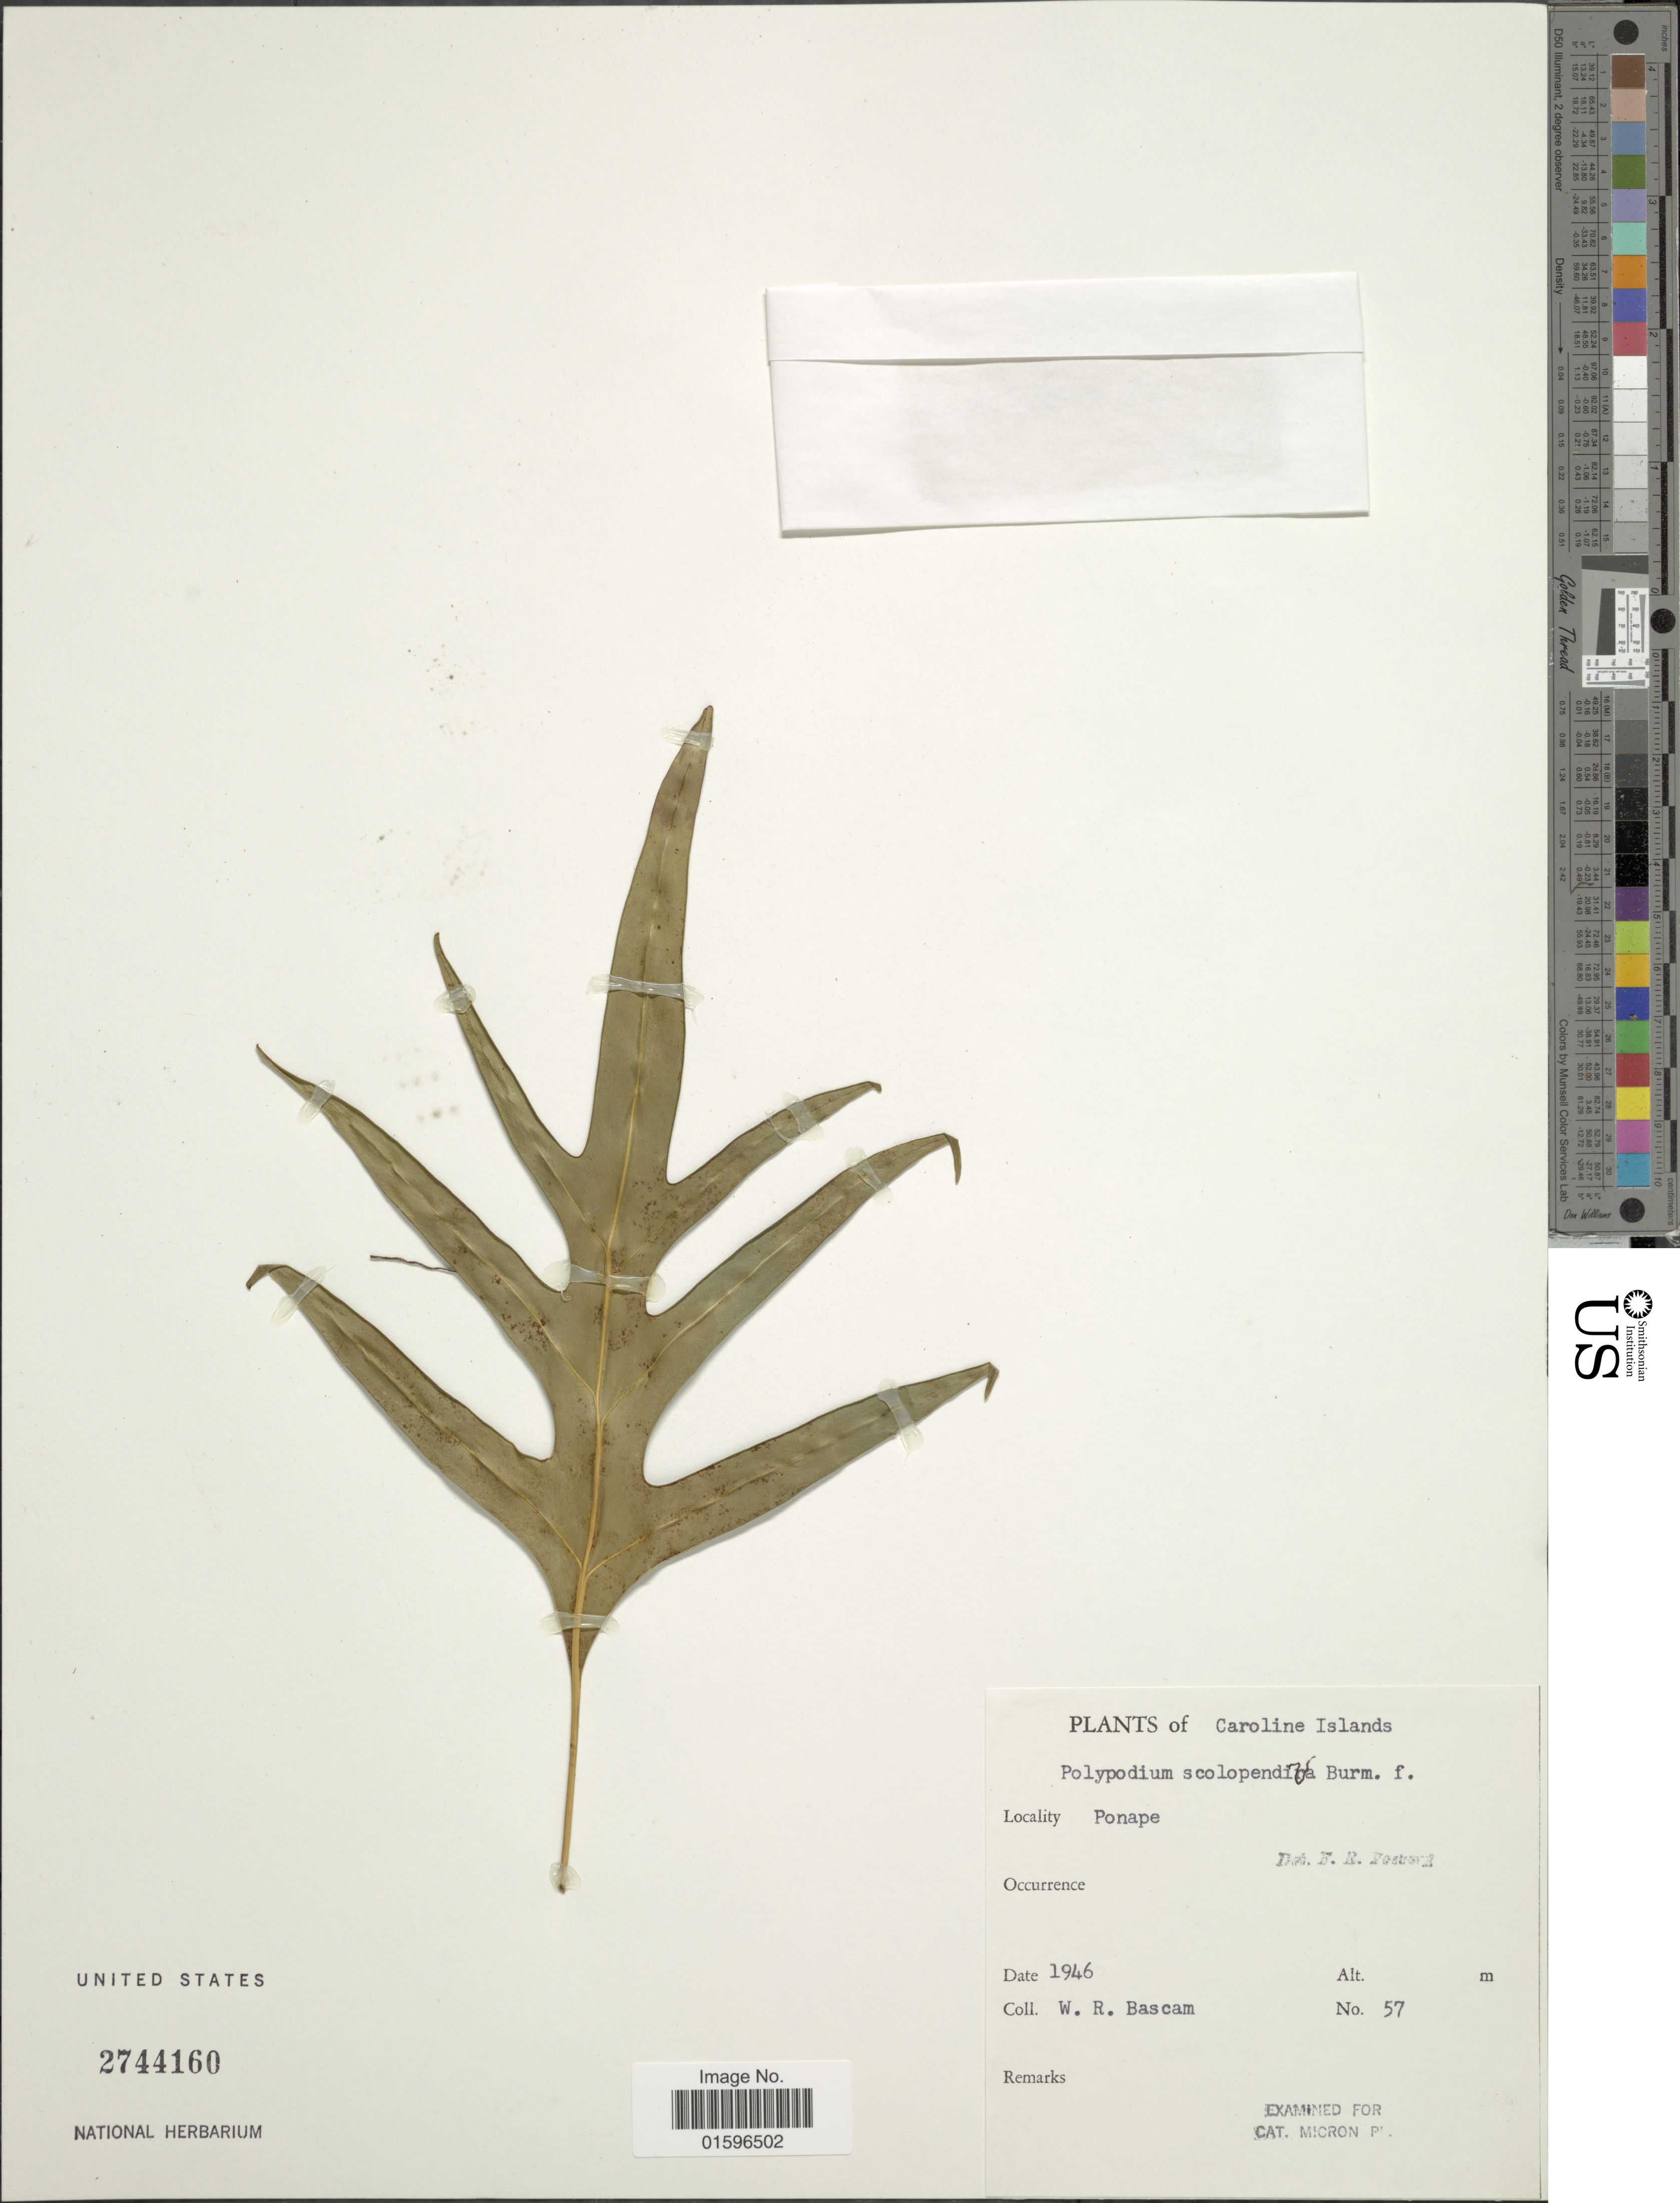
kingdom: Plantae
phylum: Tracheophyta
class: Polypodiopsida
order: Polypodiales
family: Polypodiaceae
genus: Polypodium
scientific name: Polypodium scolopendria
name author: Burm. f.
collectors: Bascam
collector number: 57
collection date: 1946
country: Micronesia, Federated States of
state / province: Pohnpei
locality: Carolines Islands, Ponape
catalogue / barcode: US 2744160